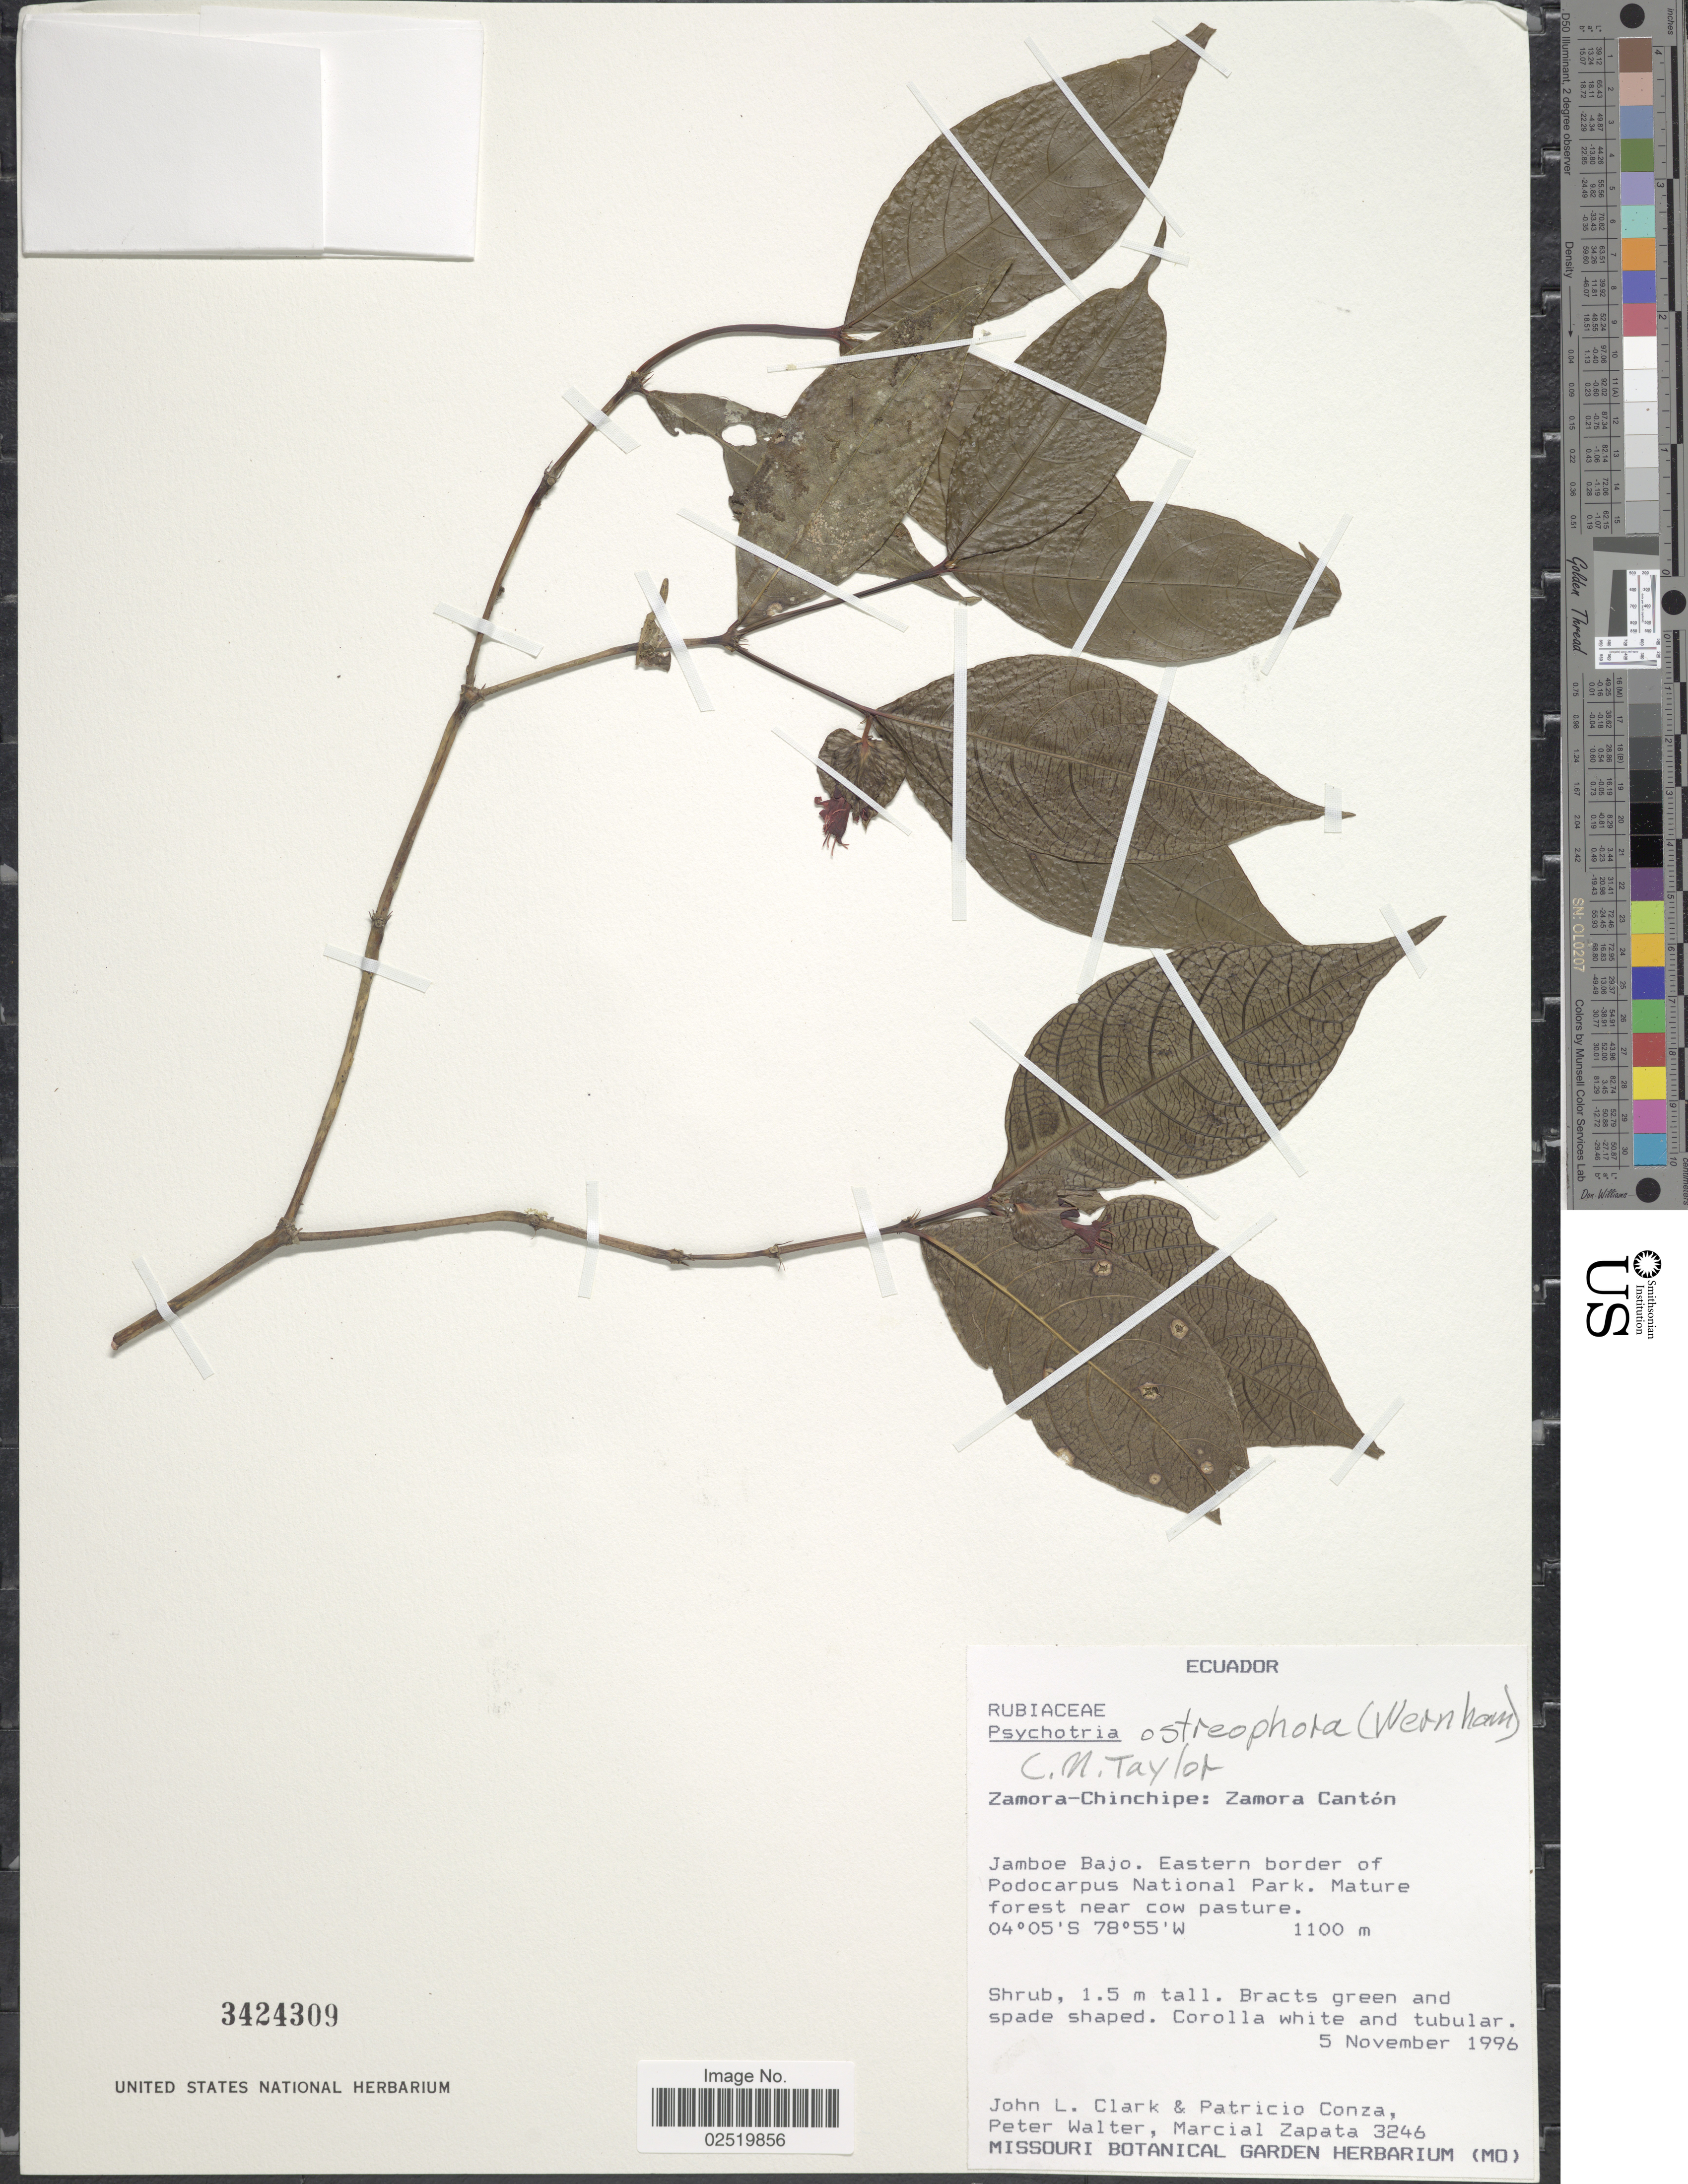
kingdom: Plantae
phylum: Tracheophyta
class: Magnoliopsida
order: Gentianales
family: Rubiaceae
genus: Psychotria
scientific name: Psychotria ostreophora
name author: (Wernham) C.M. Taylor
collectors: J. L. Clark, P. Conza, P. Walter & M. Zapata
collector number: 3246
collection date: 1996-11-05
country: Ecuador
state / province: Zamora-Chinchipe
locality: Zamora Canton. Jamboe Bajo, Eastern border of Podocarpus National Park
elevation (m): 1100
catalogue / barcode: US 3424309